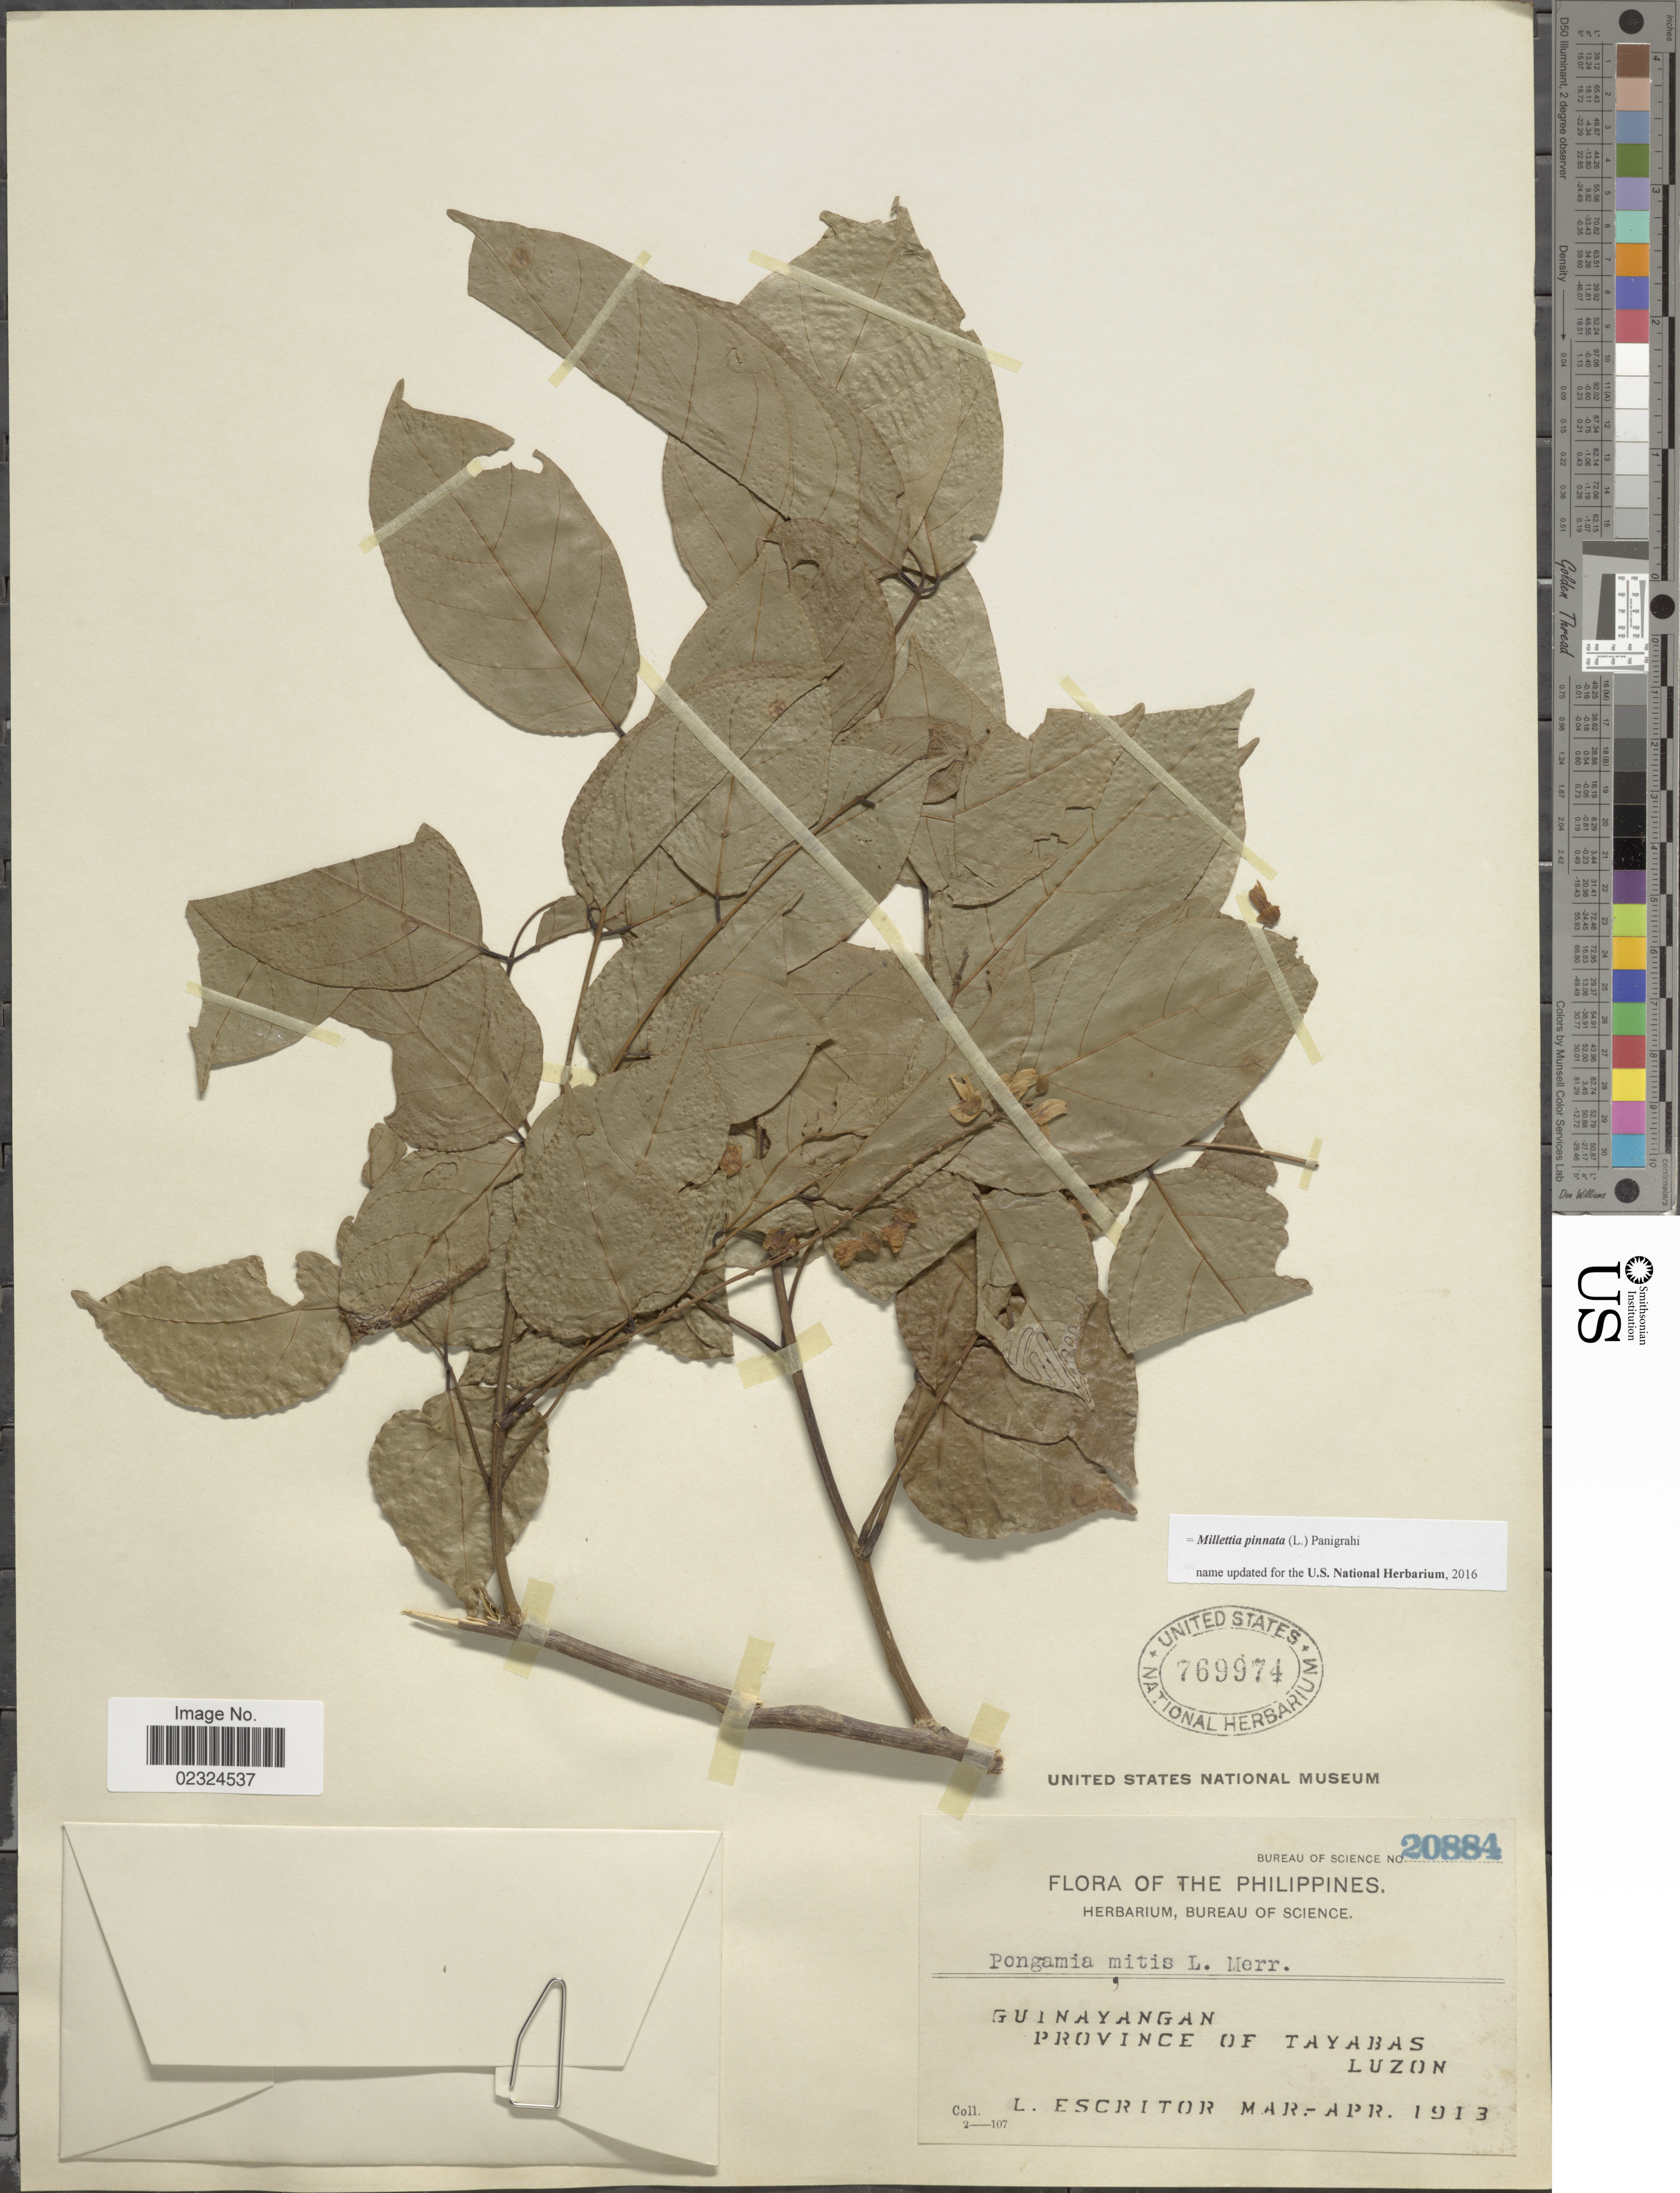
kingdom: Plantae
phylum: Tracheophyta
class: Magnoliopsida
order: Fabales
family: Fabaceae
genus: Millettia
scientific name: Millettia pinnata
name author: (L.) Panigrahi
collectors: L. Escritor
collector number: Bureau of Science 20884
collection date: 1913-03/1913-04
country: Philippines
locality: Guinayangan. Province of Tayabas. Luzon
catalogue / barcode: US 769974